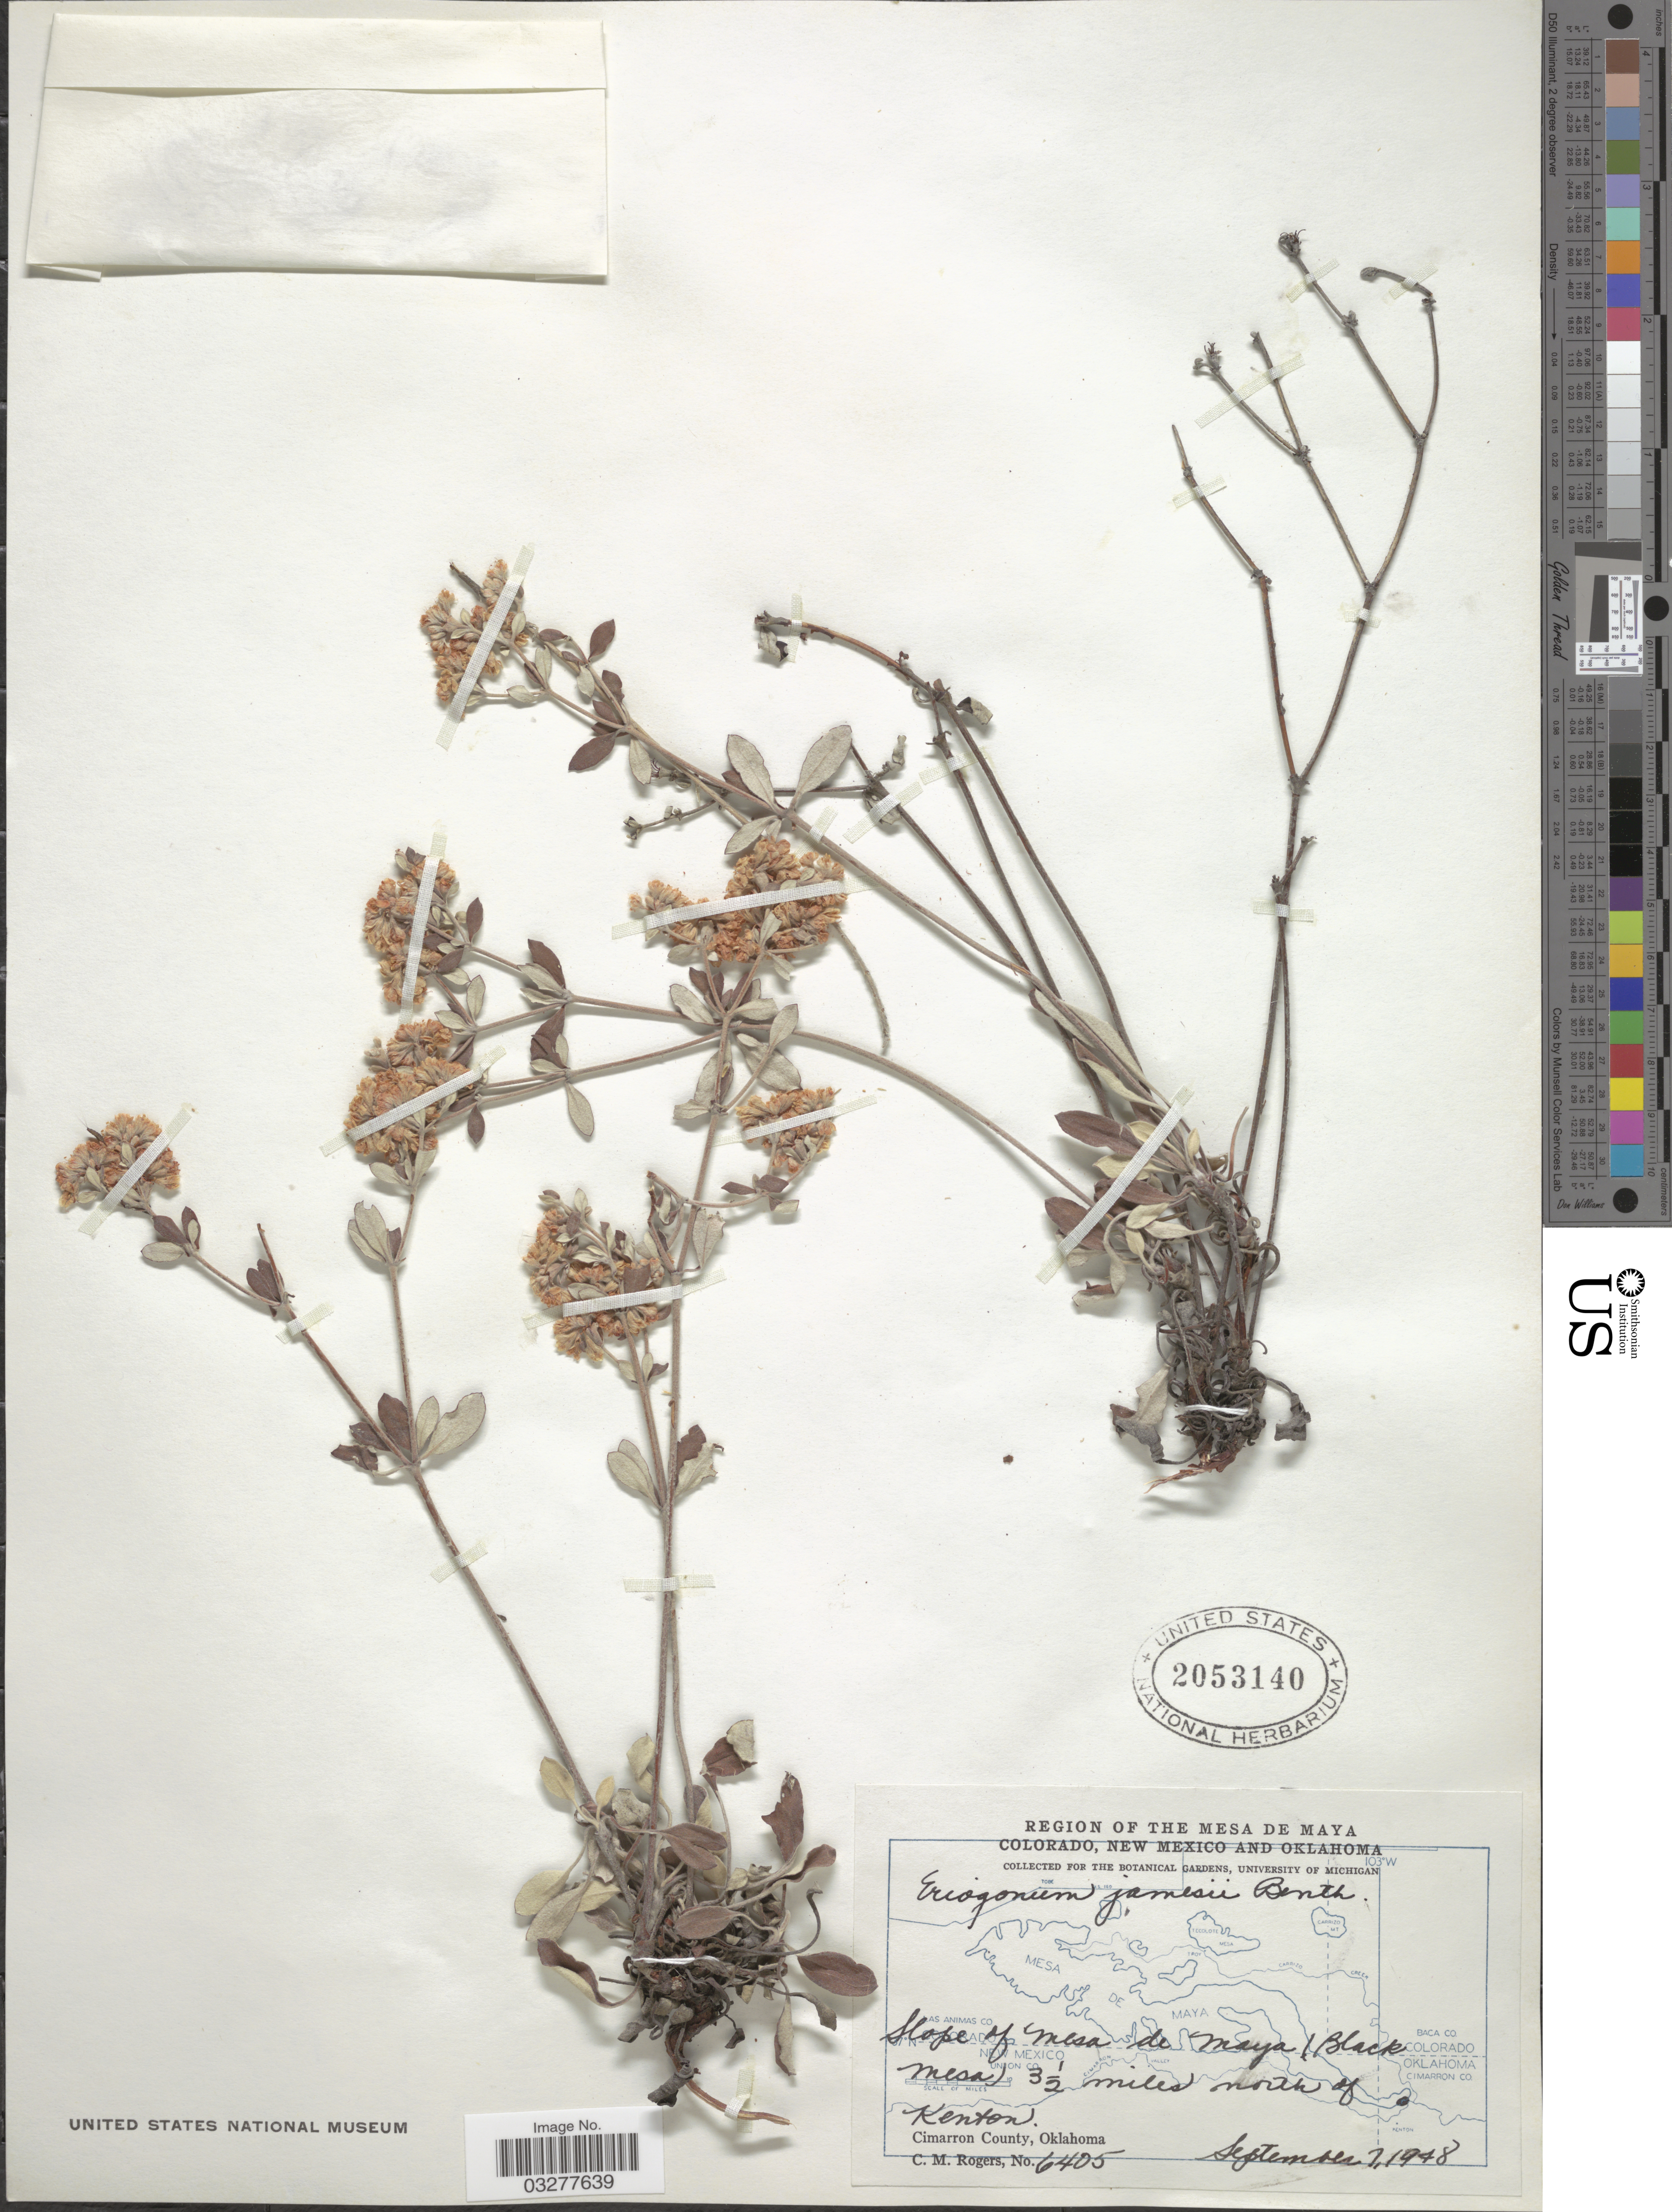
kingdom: Plantae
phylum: Tracheophyta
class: Magnoliopsida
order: Caryophyllales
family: Polygonaceae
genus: Eriogonum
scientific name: Eriogonum jamesii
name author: Benth.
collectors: C. M. Rogers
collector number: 6405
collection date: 1948-09-07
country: United States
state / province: Oklahoma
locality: Region of The Mesa de Maya, Slope of Mesa de Maya (Black Mesa) 3½ miles north of Kenton. Cimarron County.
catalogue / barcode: US 2053140